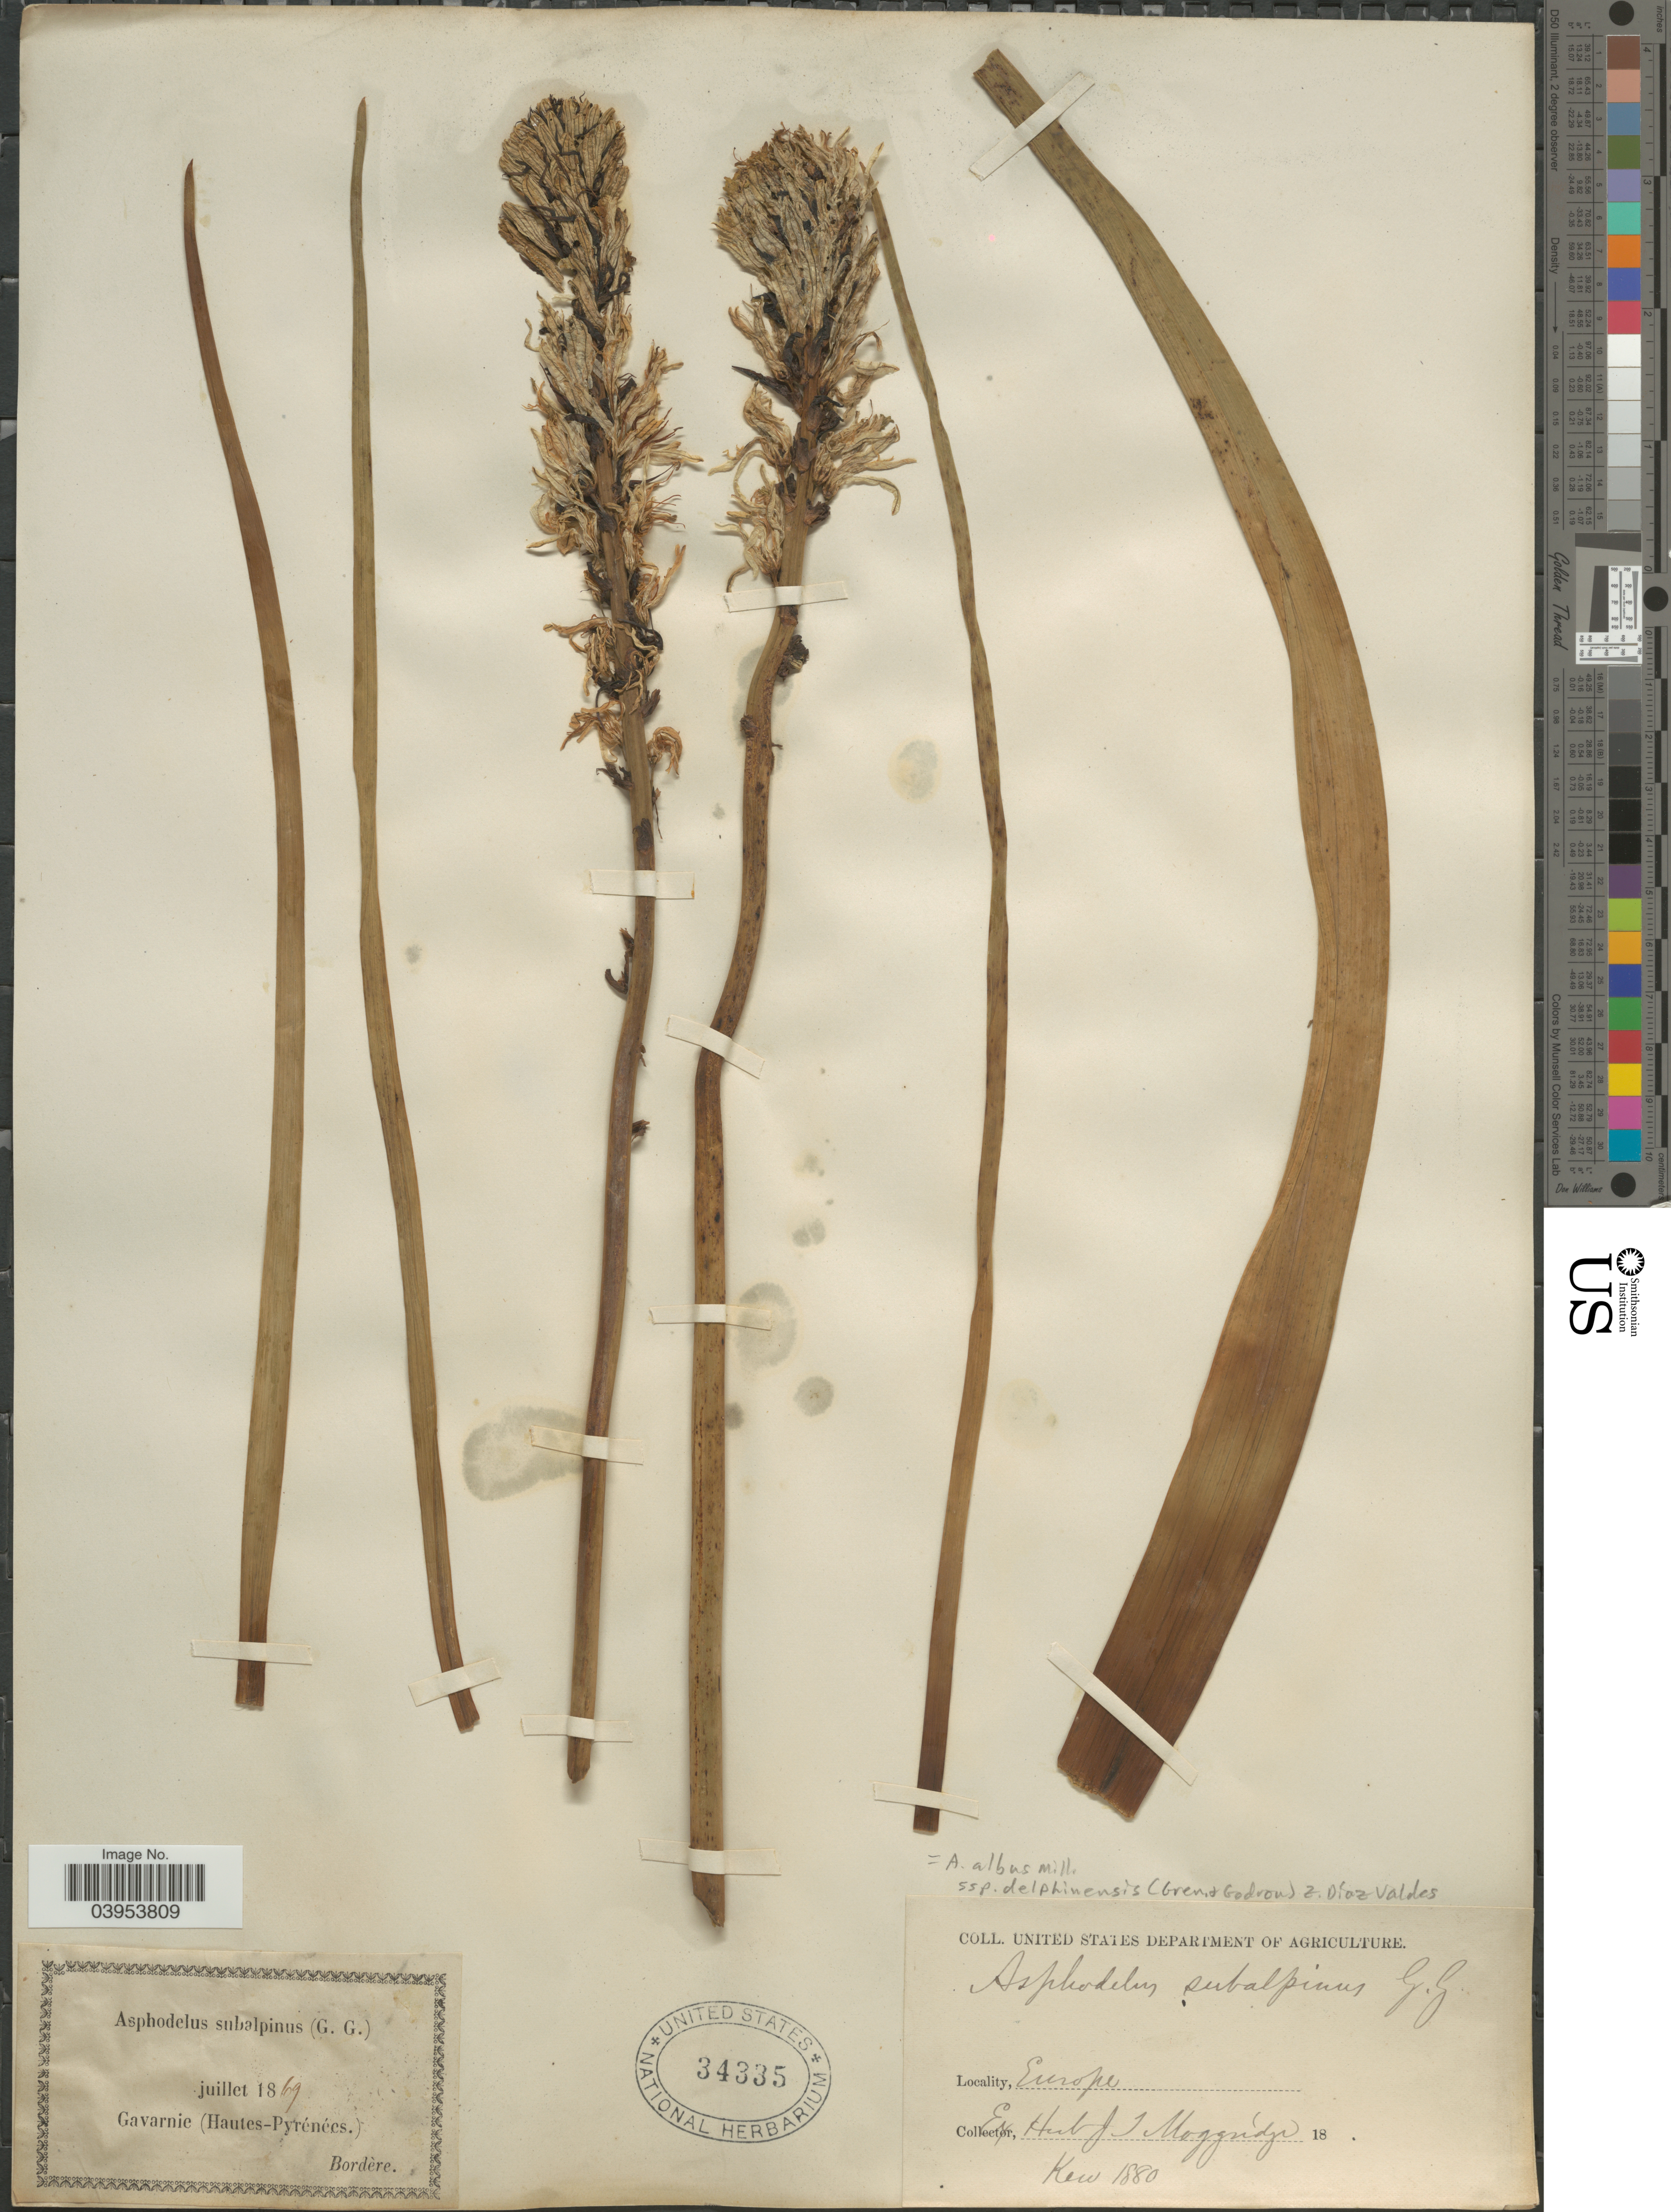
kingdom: Plantae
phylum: Tracheophyta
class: Liliopsida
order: Asparagales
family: Asphodelaceae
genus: Asphodelus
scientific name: Asphodelus albus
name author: Mill.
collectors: -. Bordère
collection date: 1869-07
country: France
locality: Gavarnie (Hautes-Pyrénées.). Europe.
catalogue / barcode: US 34335